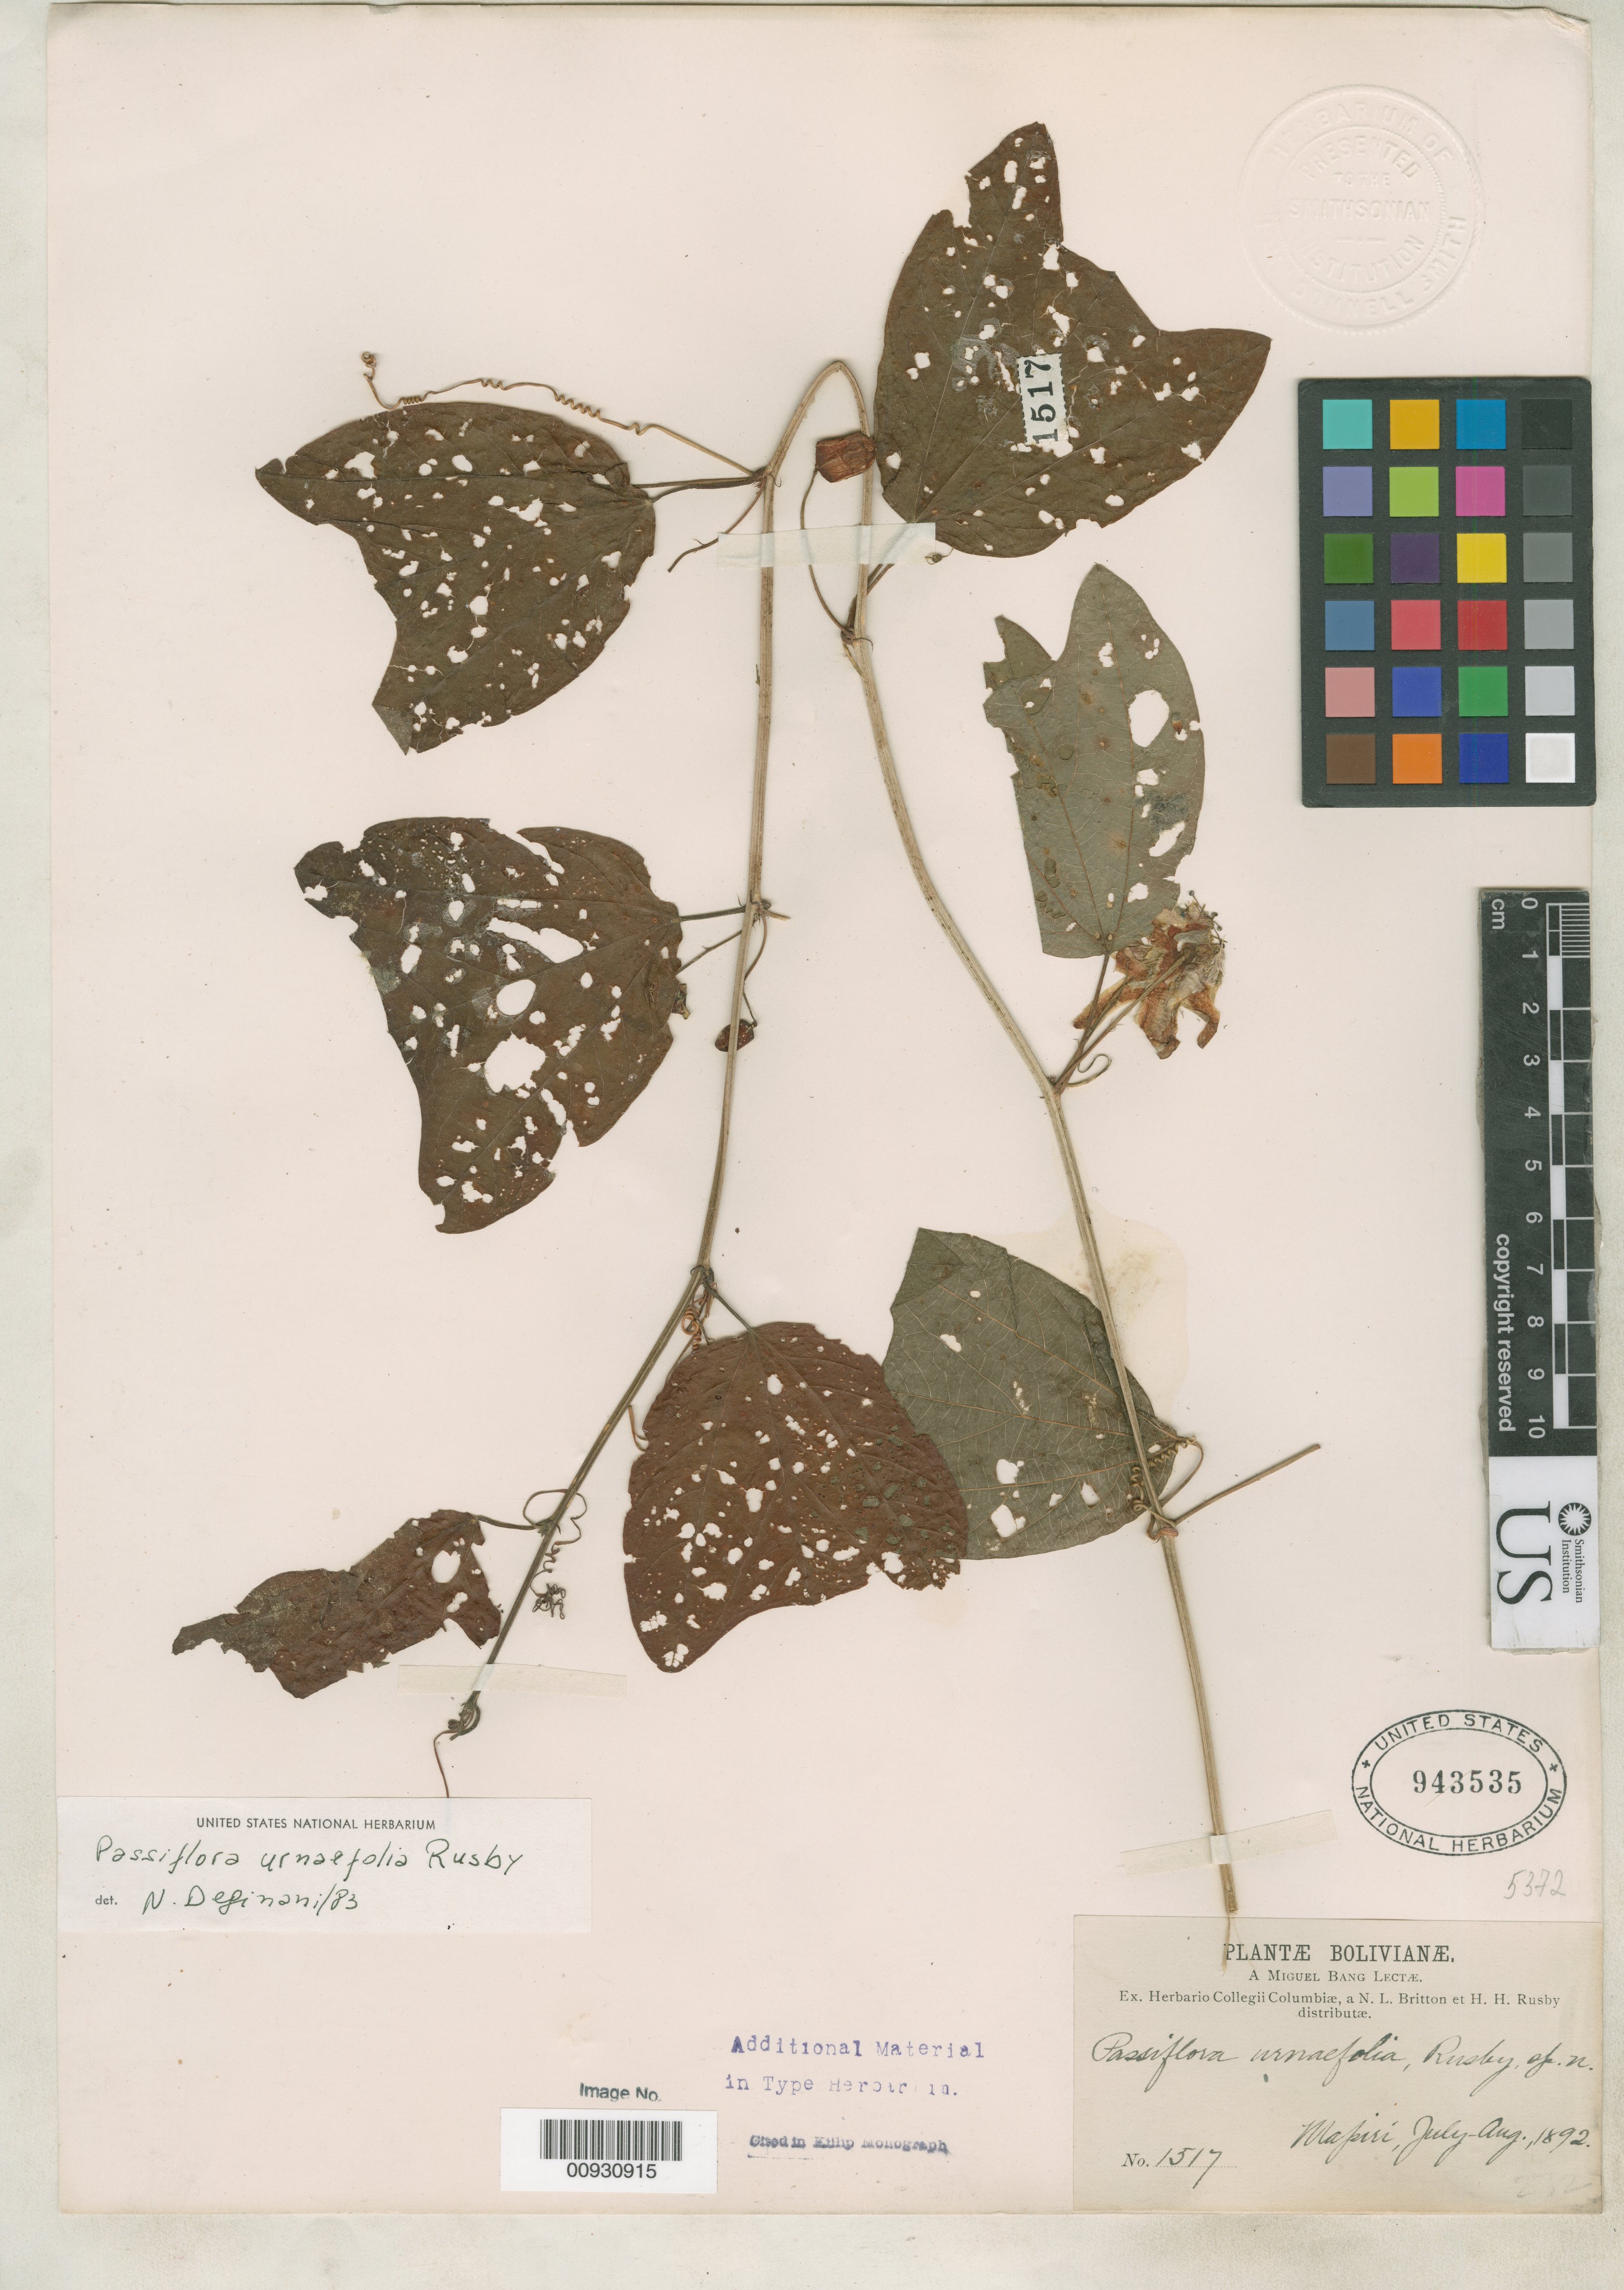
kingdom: Plantae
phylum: Tracheophyta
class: Magnoliopsida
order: Malpighiales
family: Passifloraceae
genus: Passiflora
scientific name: Passiflora urnifolia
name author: Rusby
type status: Isotype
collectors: M. Bang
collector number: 1517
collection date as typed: Jul 1892 to -- Aug 1892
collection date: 1892-07/1892-08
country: Bolivia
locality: Mapiri.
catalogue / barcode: US 943535